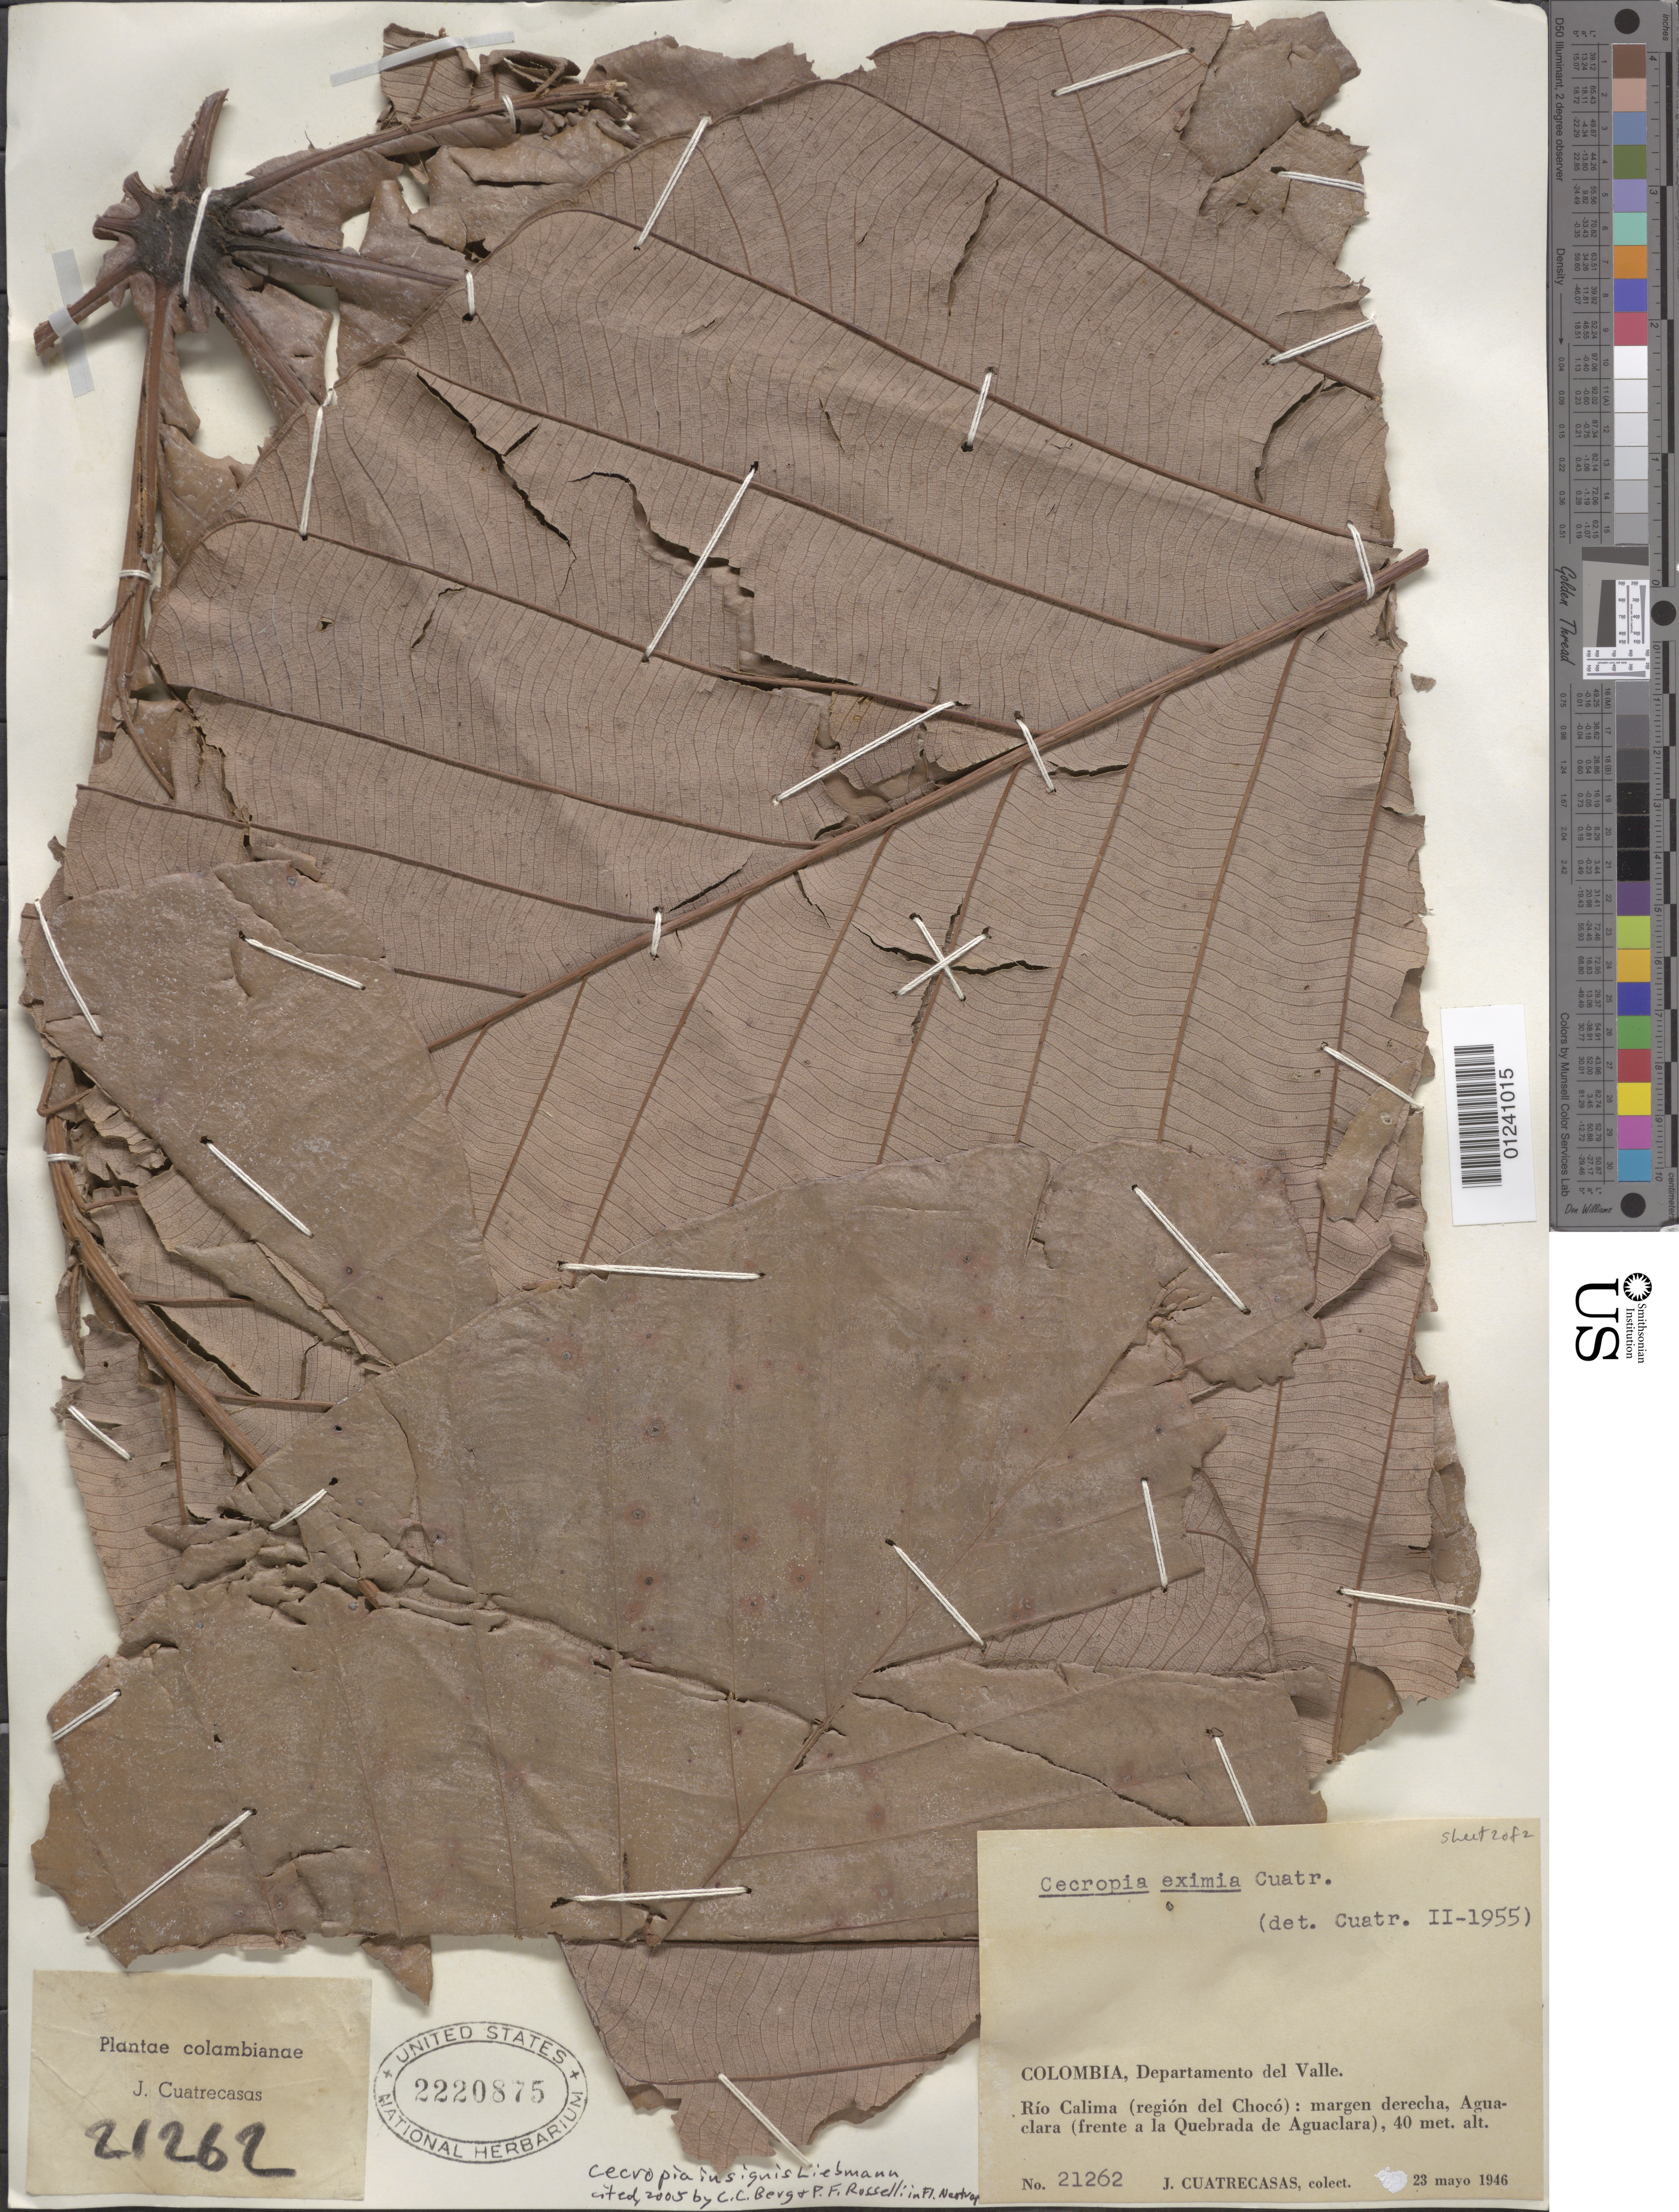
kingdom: Plantae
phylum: Tracheophyta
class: Magnoliopsida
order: Rosales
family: Urticaceae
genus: Cecropia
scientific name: Cecropia insignis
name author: Liebm.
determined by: Cuatrecasas, J.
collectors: J. Cuatrecasas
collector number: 21262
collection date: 1946-05-23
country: Colombia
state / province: Valle del Cauca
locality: Rio Calima (región del Chocó): margen derecha, Aguaclara (frente a la Quebrada de Aguaclara), 40 met alt.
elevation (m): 40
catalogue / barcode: US 2220875